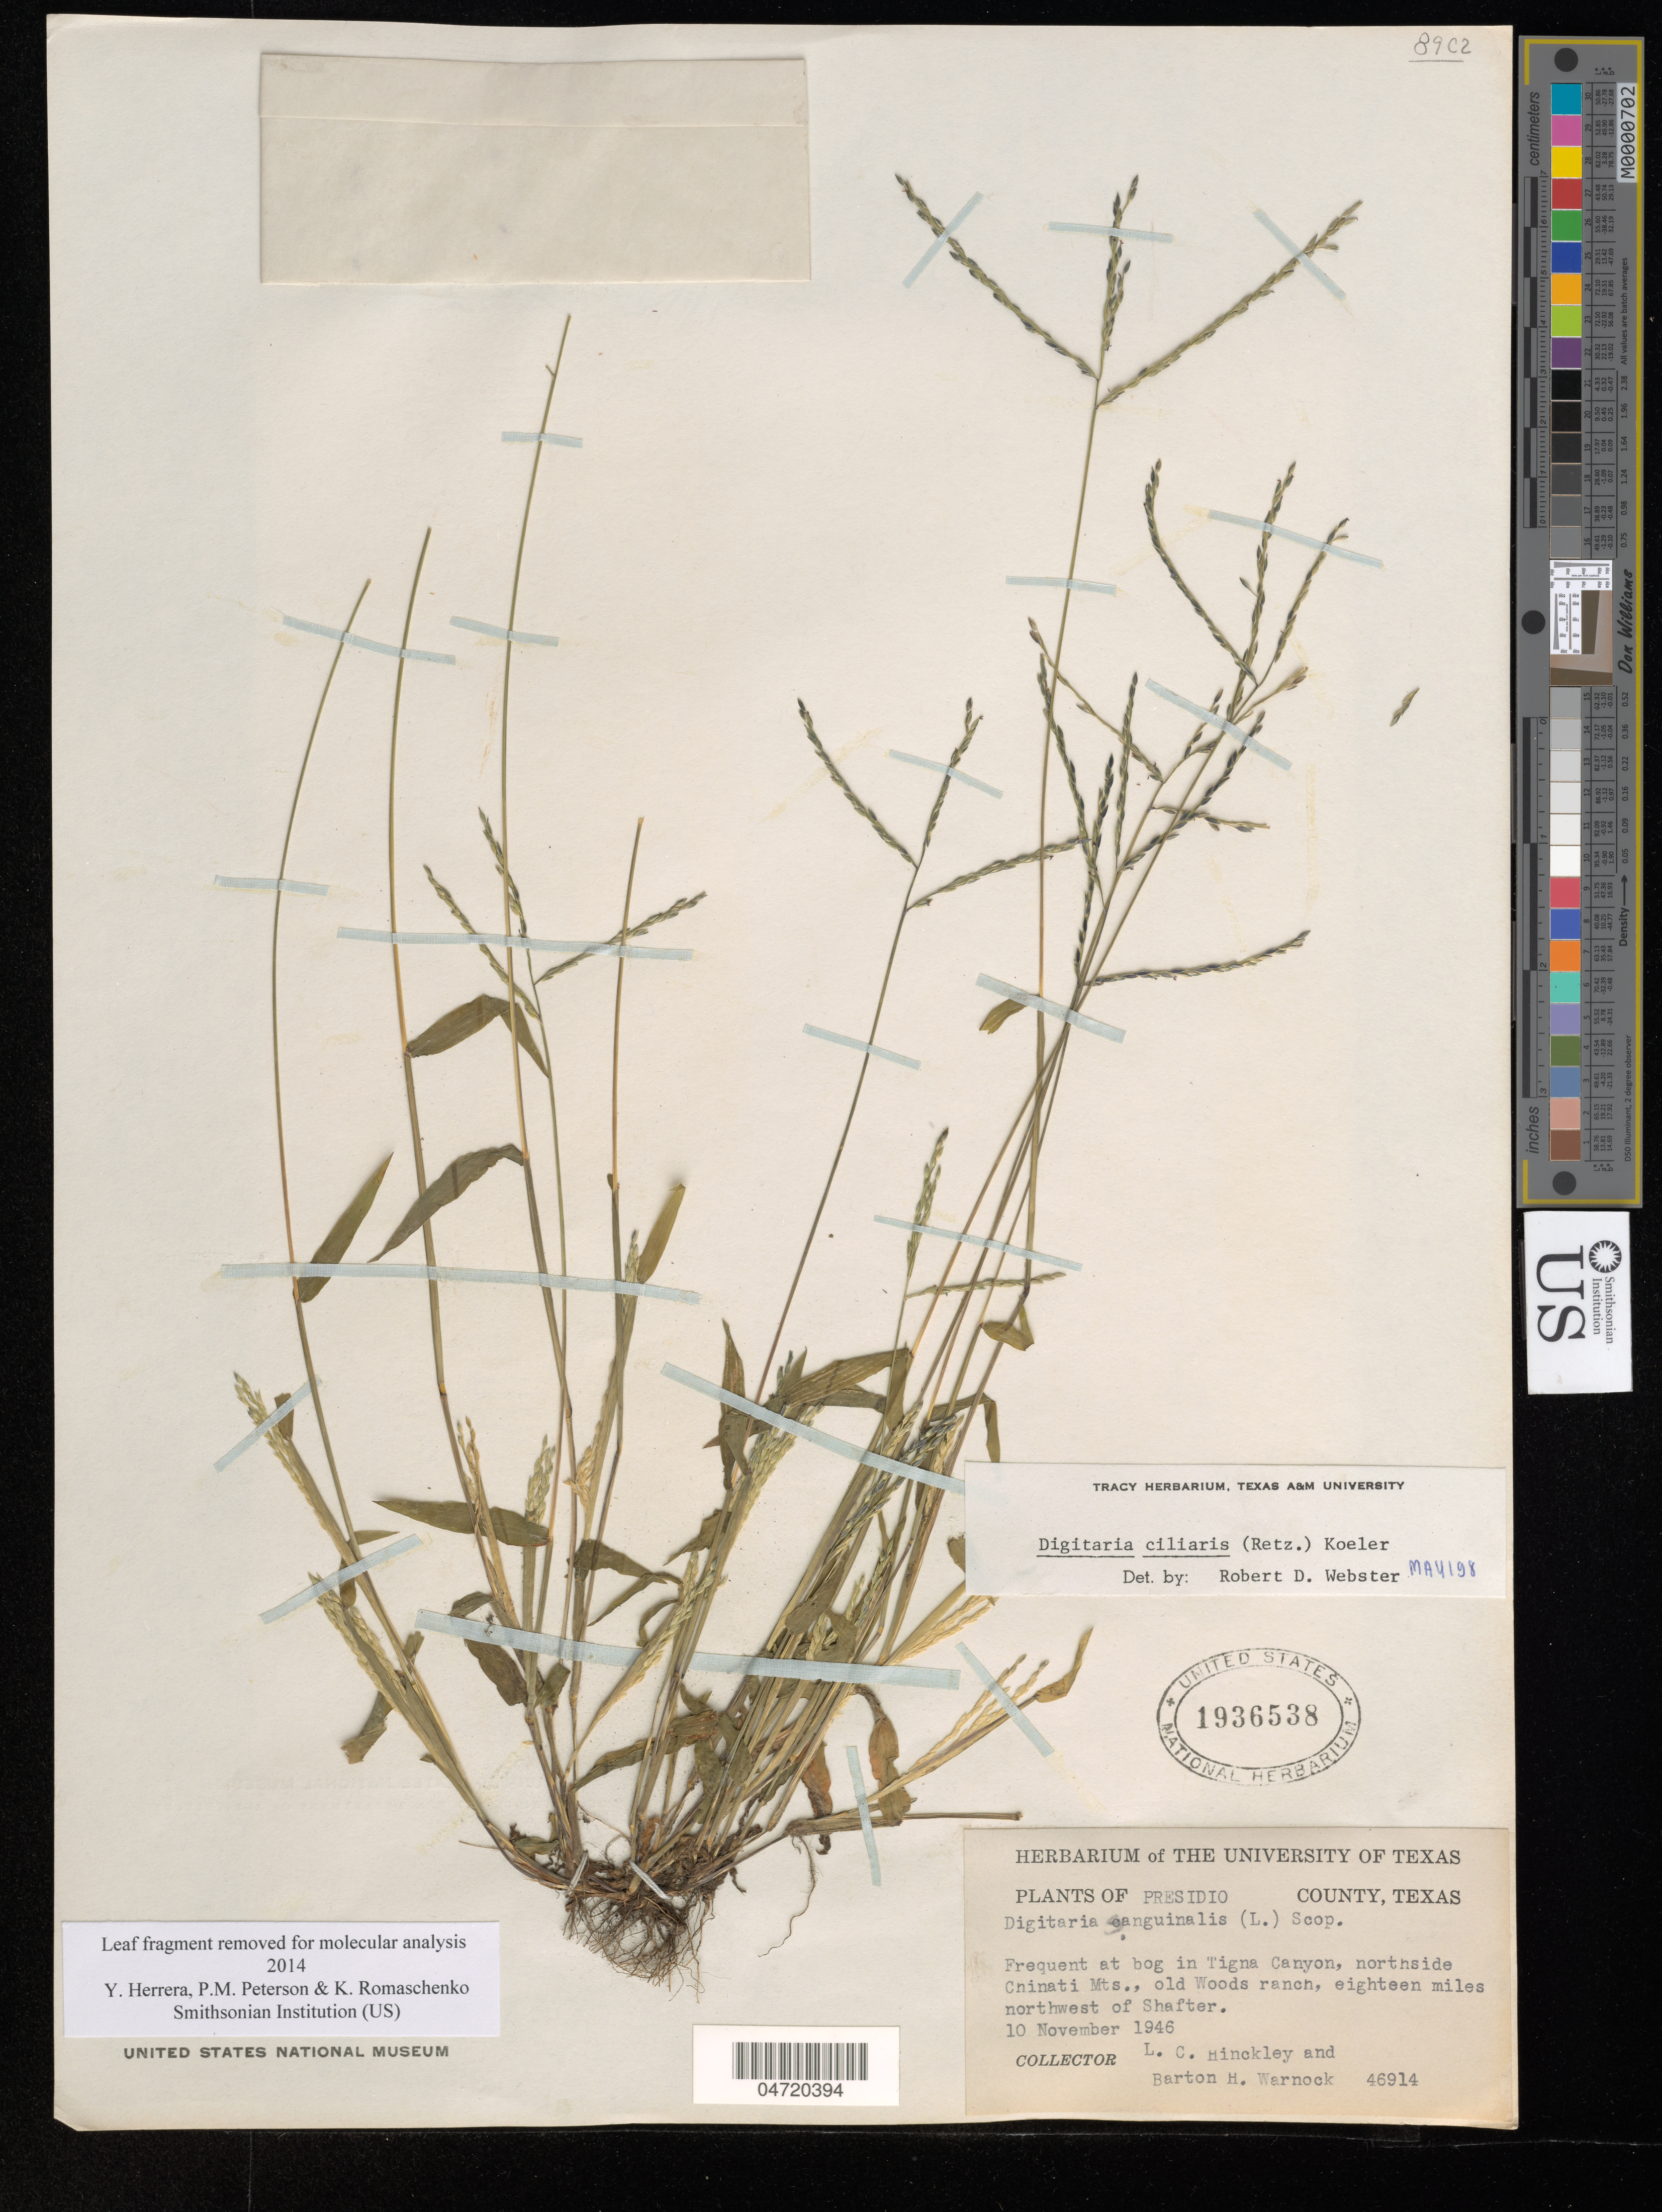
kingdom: Plantae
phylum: Tracheophyta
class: Liliopsida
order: Poales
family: Poaceae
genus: Digitaria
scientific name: Digitaria ciliaris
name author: (Retz.) Koeler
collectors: L. Hinckley & B. H. Warnock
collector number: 46914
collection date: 1946-11-10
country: United States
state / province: Texas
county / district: Presidio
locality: Presidio County. Frequent at bog in Tigna Canyon, northside Cninati Mts., old Woods ranch, eighteen miles northwest of Shafter.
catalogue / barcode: US 1936538